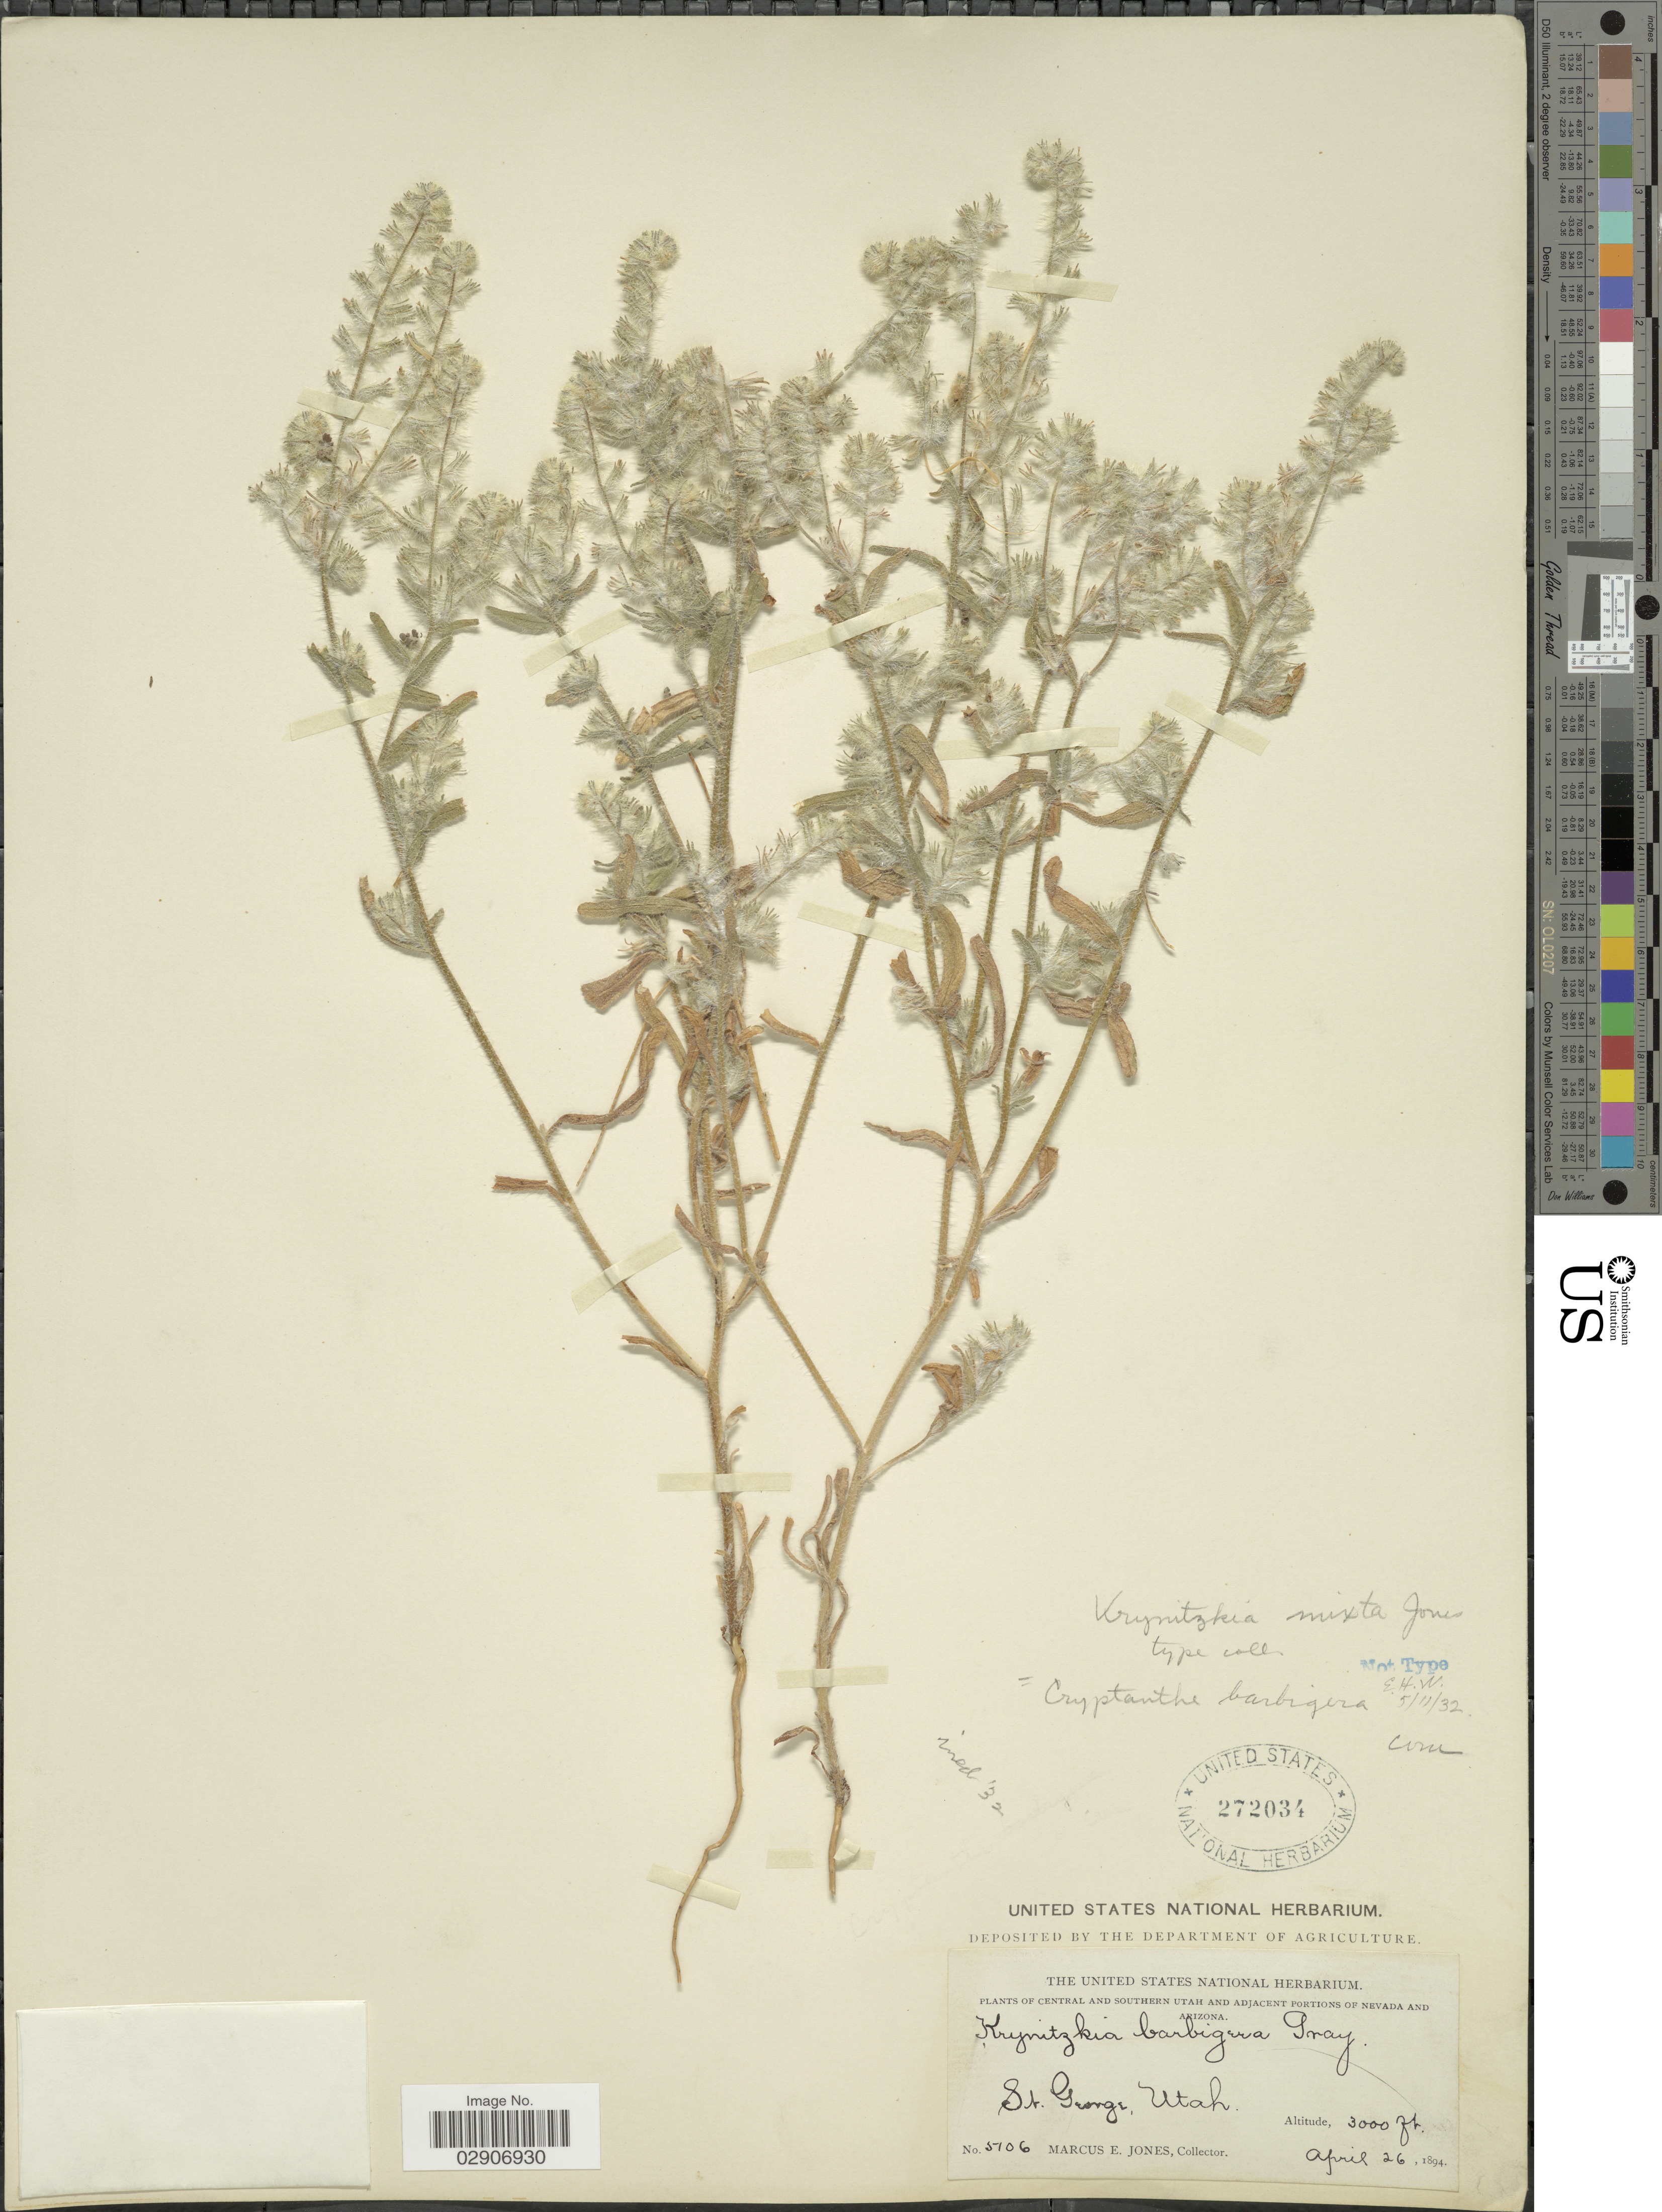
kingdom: Plantae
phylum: Tracheophyta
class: Magnoliopsida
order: Boraginales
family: Boraginaceae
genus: Cryptantha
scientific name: Cryptantha barbigera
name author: (A. Gray) Greene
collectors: M. E. Jones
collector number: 5106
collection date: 1894-04-26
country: United States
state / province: Utah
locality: Central and Southern Utah. St. George.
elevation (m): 914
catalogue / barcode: US 272034